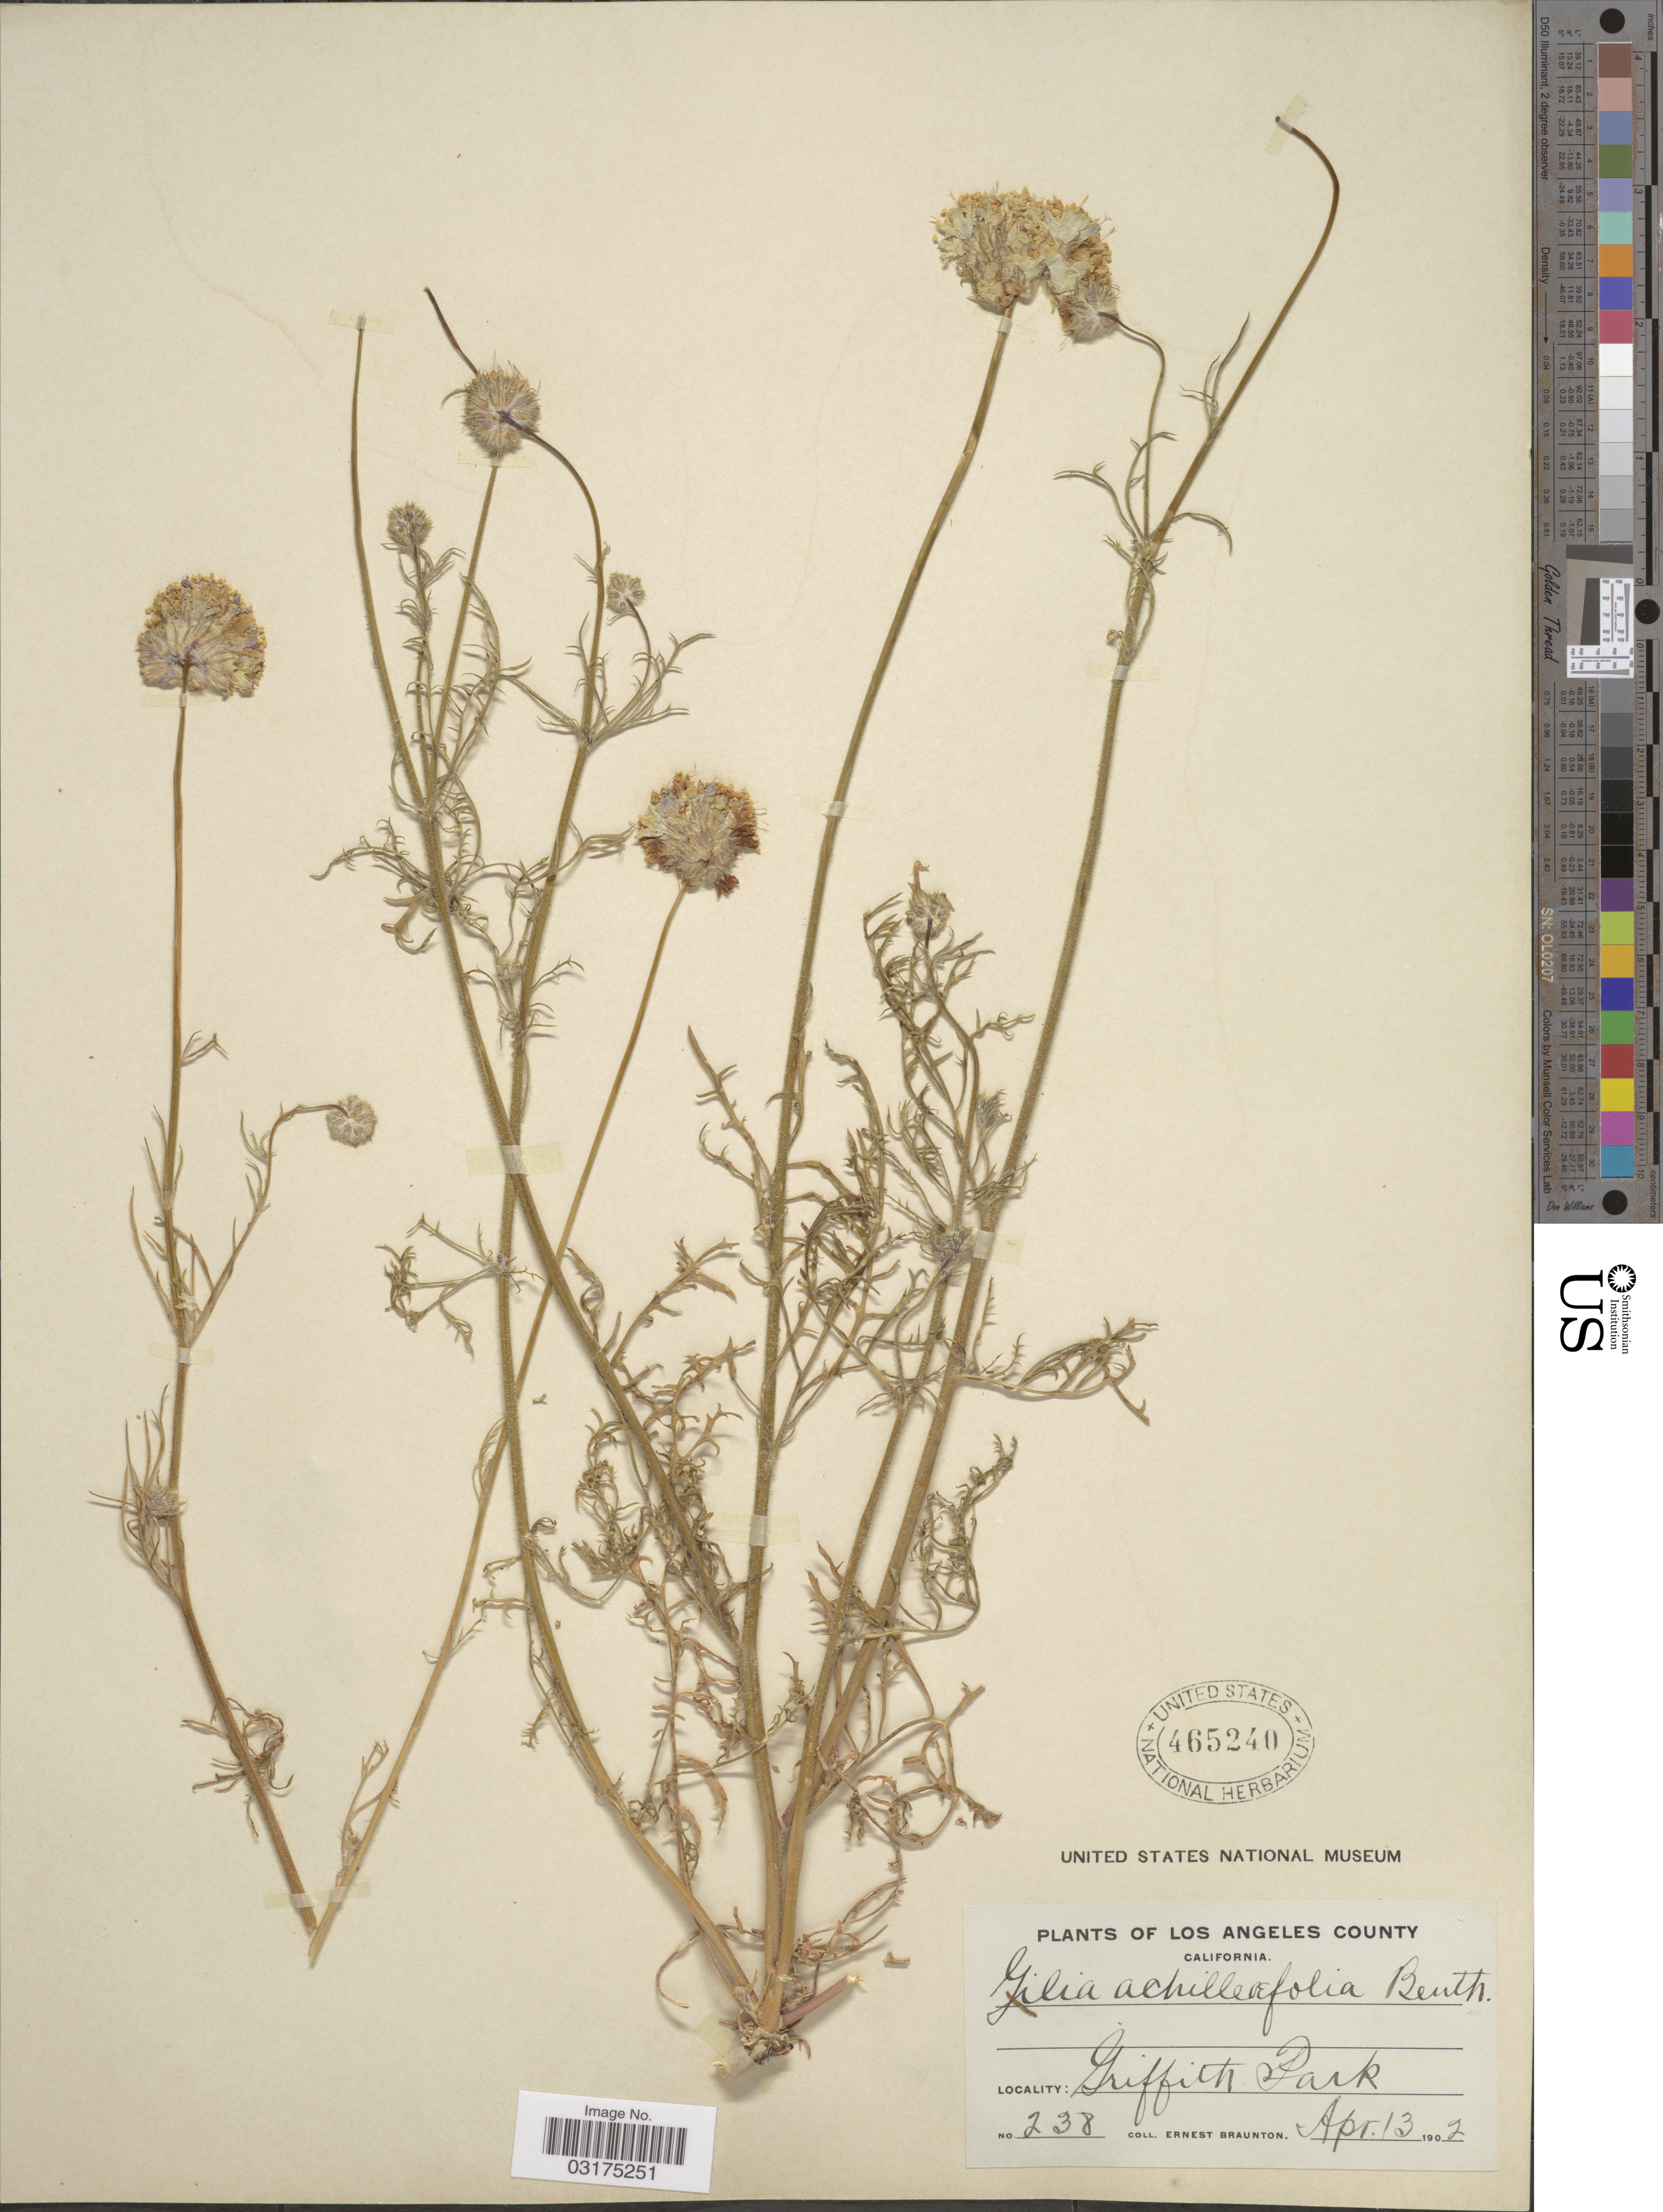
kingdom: Plantae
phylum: Tracheophyta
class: Magnoliopsida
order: Ericales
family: Polemoniaceae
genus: Gilia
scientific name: Gilia capitata subsp. abrotanifolia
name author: (Nutt. ex Greene) V.E. Grant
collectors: E. Braunton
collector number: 238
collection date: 1902-04-13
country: United States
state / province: California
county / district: Los Angeles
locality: Los Angeles County, Griffith Park.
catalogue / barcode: US 465240